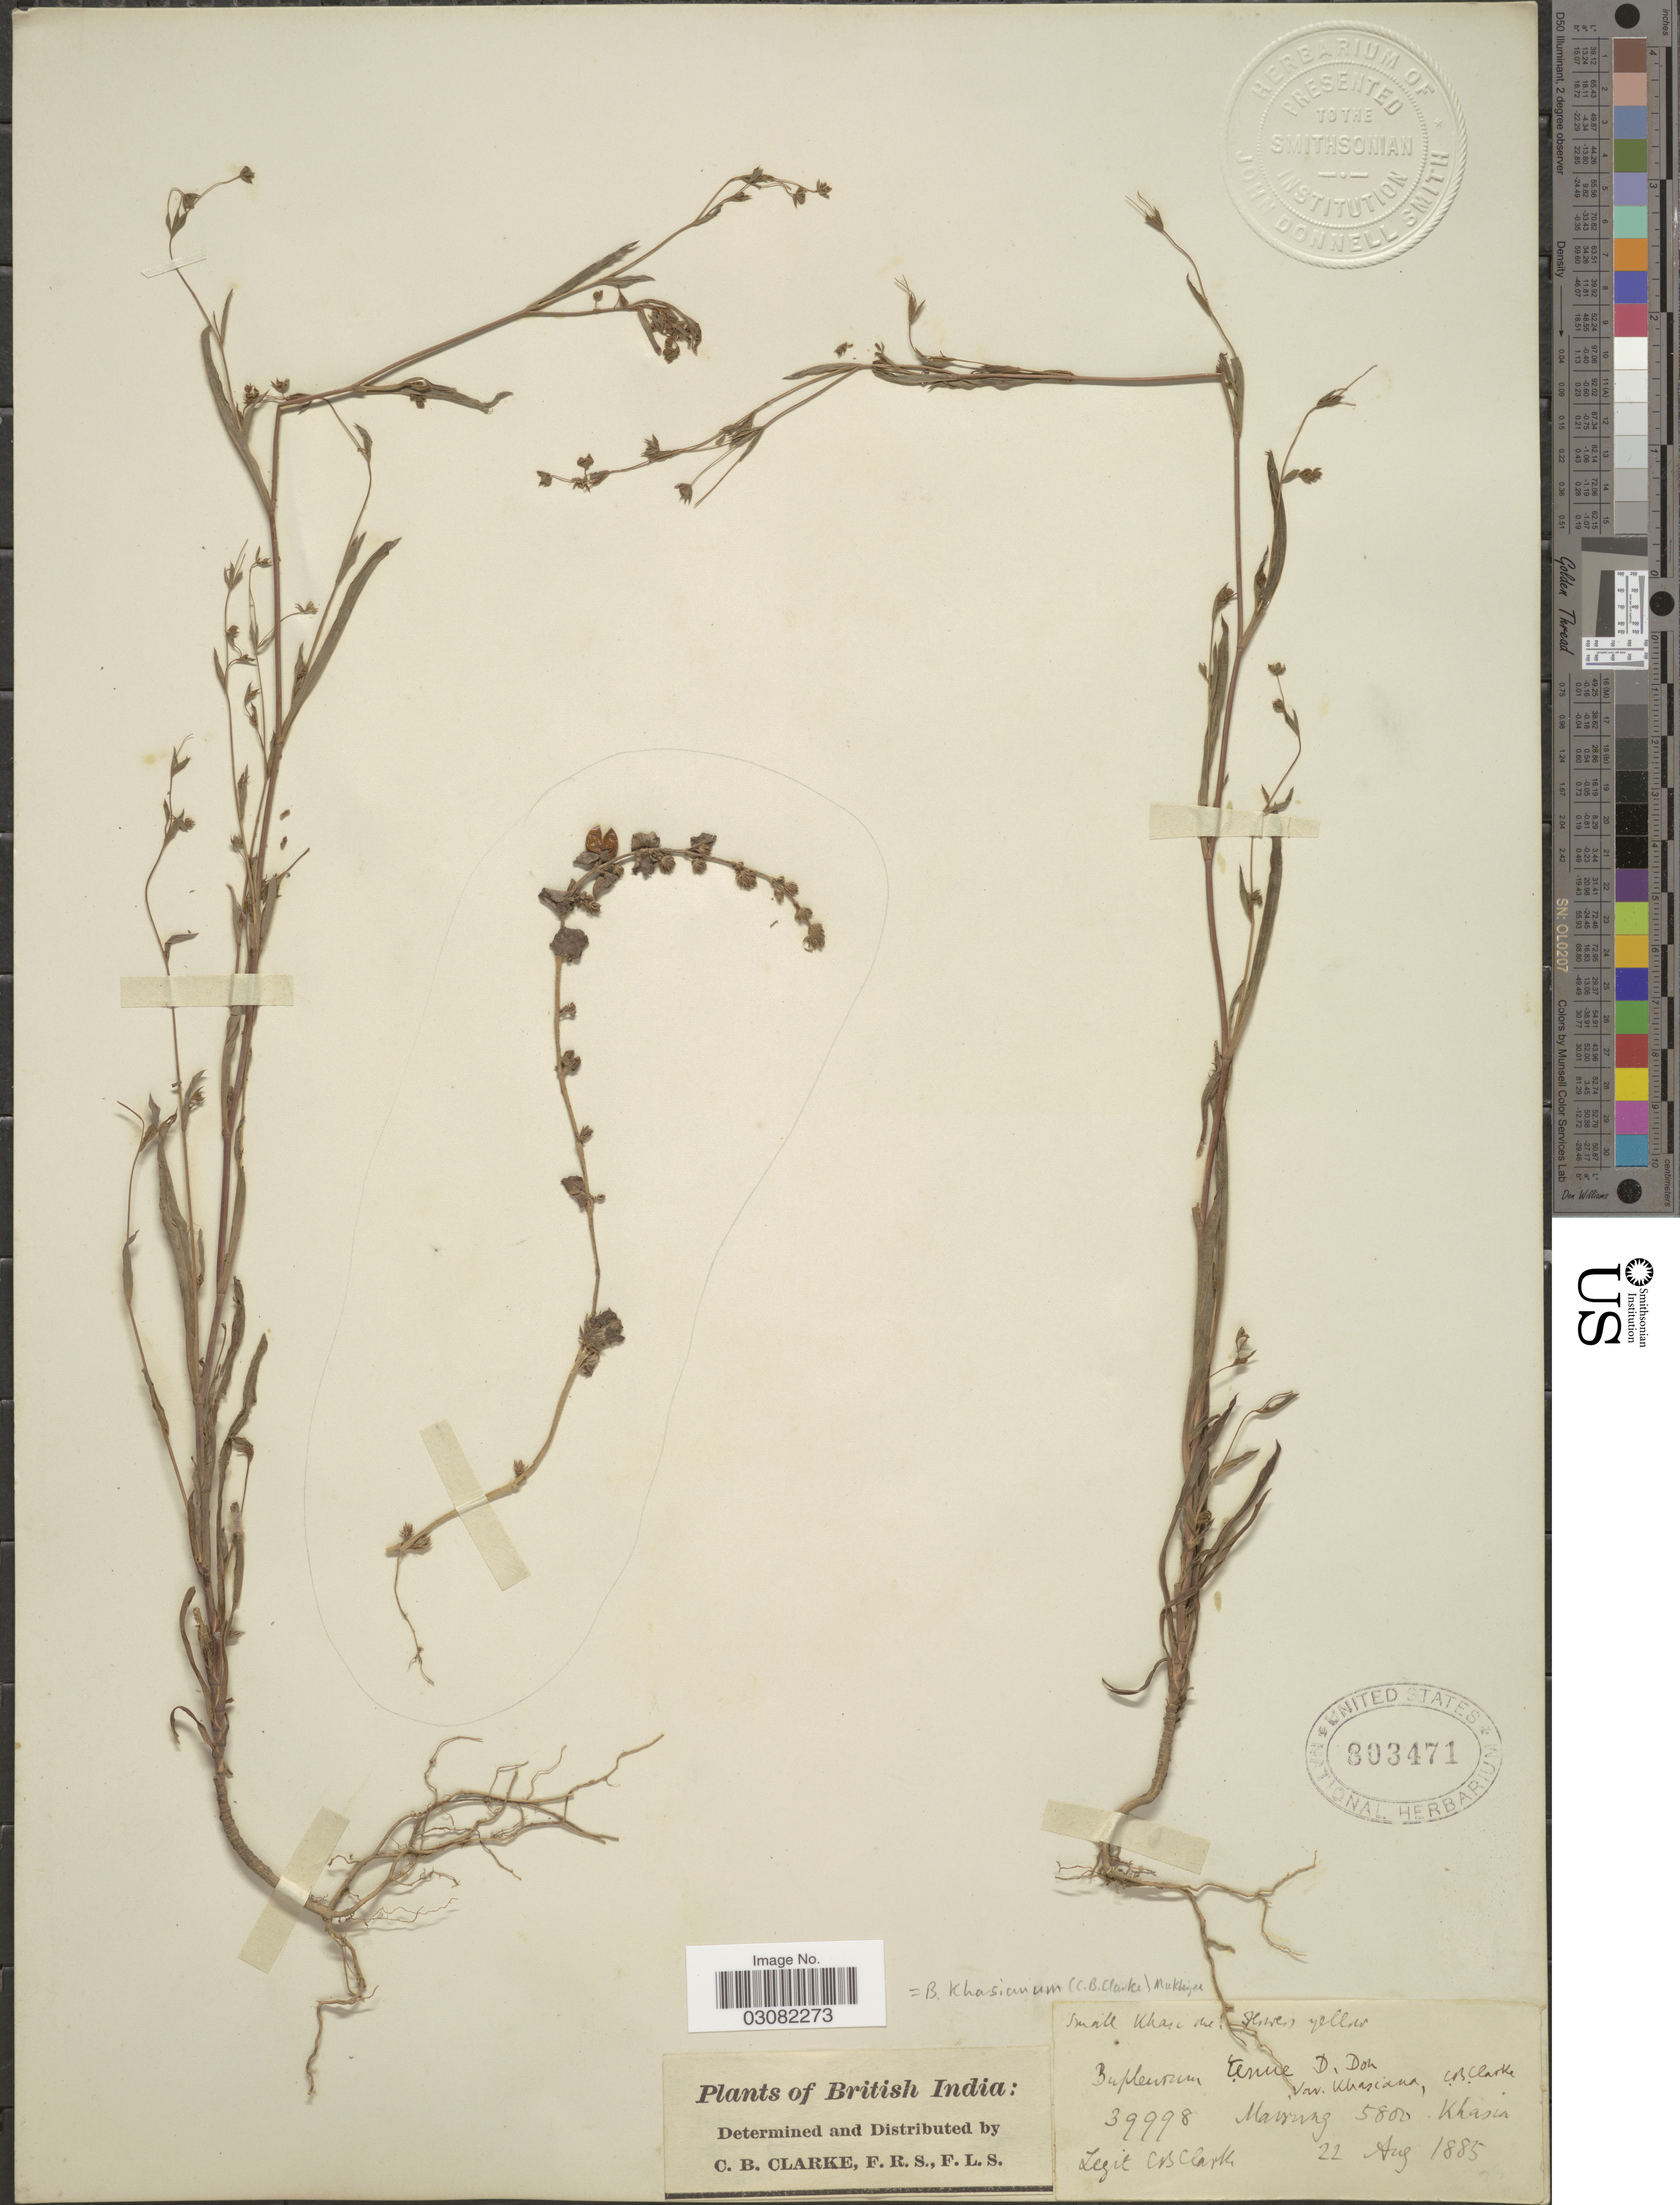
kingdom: Plantae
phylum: Tracheophyta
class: Magnoliopsida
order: Apiales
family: Apiaceae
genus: Bupleurum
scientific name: Bupleurum khasianum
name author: (Clarke) P.K. Mukh.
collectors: C. B. Clarke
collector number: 39998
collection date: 1885-08-22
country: India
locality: British India. Mairung. Khasia.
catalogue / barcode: US 303471